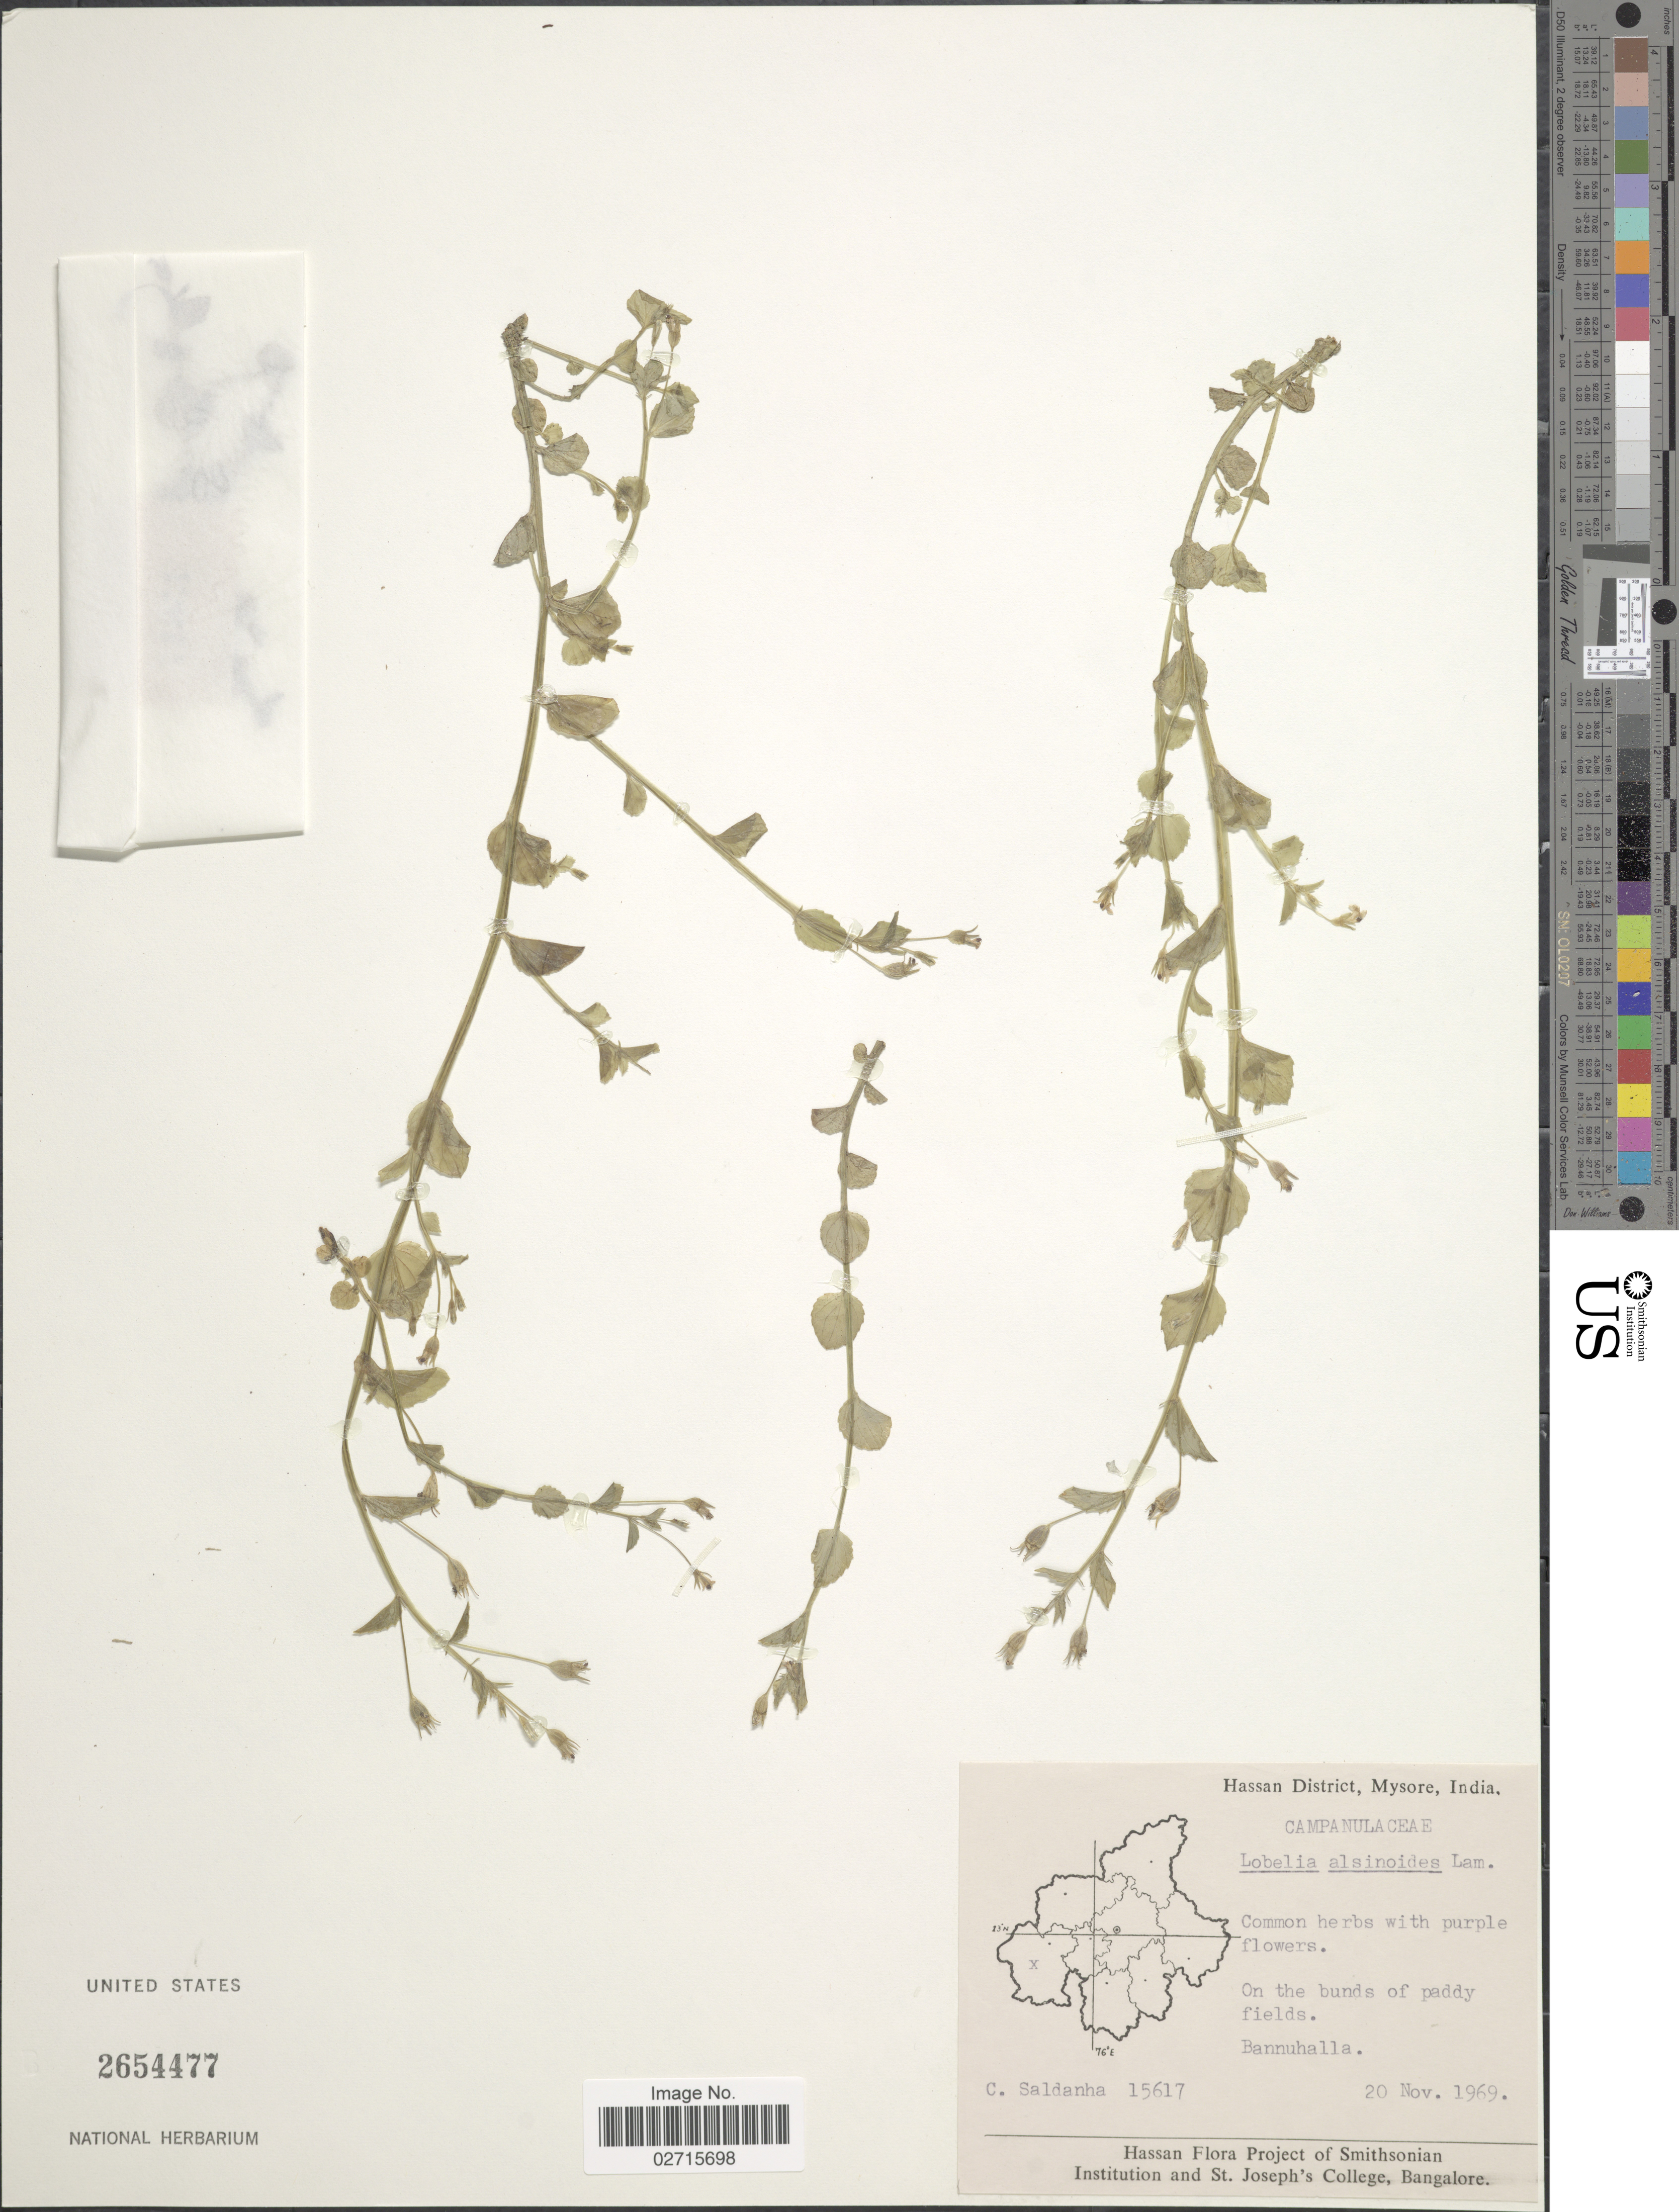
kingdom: Plantae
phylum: Tracheophyta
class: Magnoliopsida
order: Asterales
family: Campanulaceae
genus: Lobelia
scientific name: Lobelia alsinoides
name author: Lam.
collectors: C. Saldanha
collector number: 15617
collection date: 1969-11-20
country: India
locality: Hassan District, Mysore. One the bunds of paddy fields. Bannuhalla.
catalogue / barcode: US 2654477